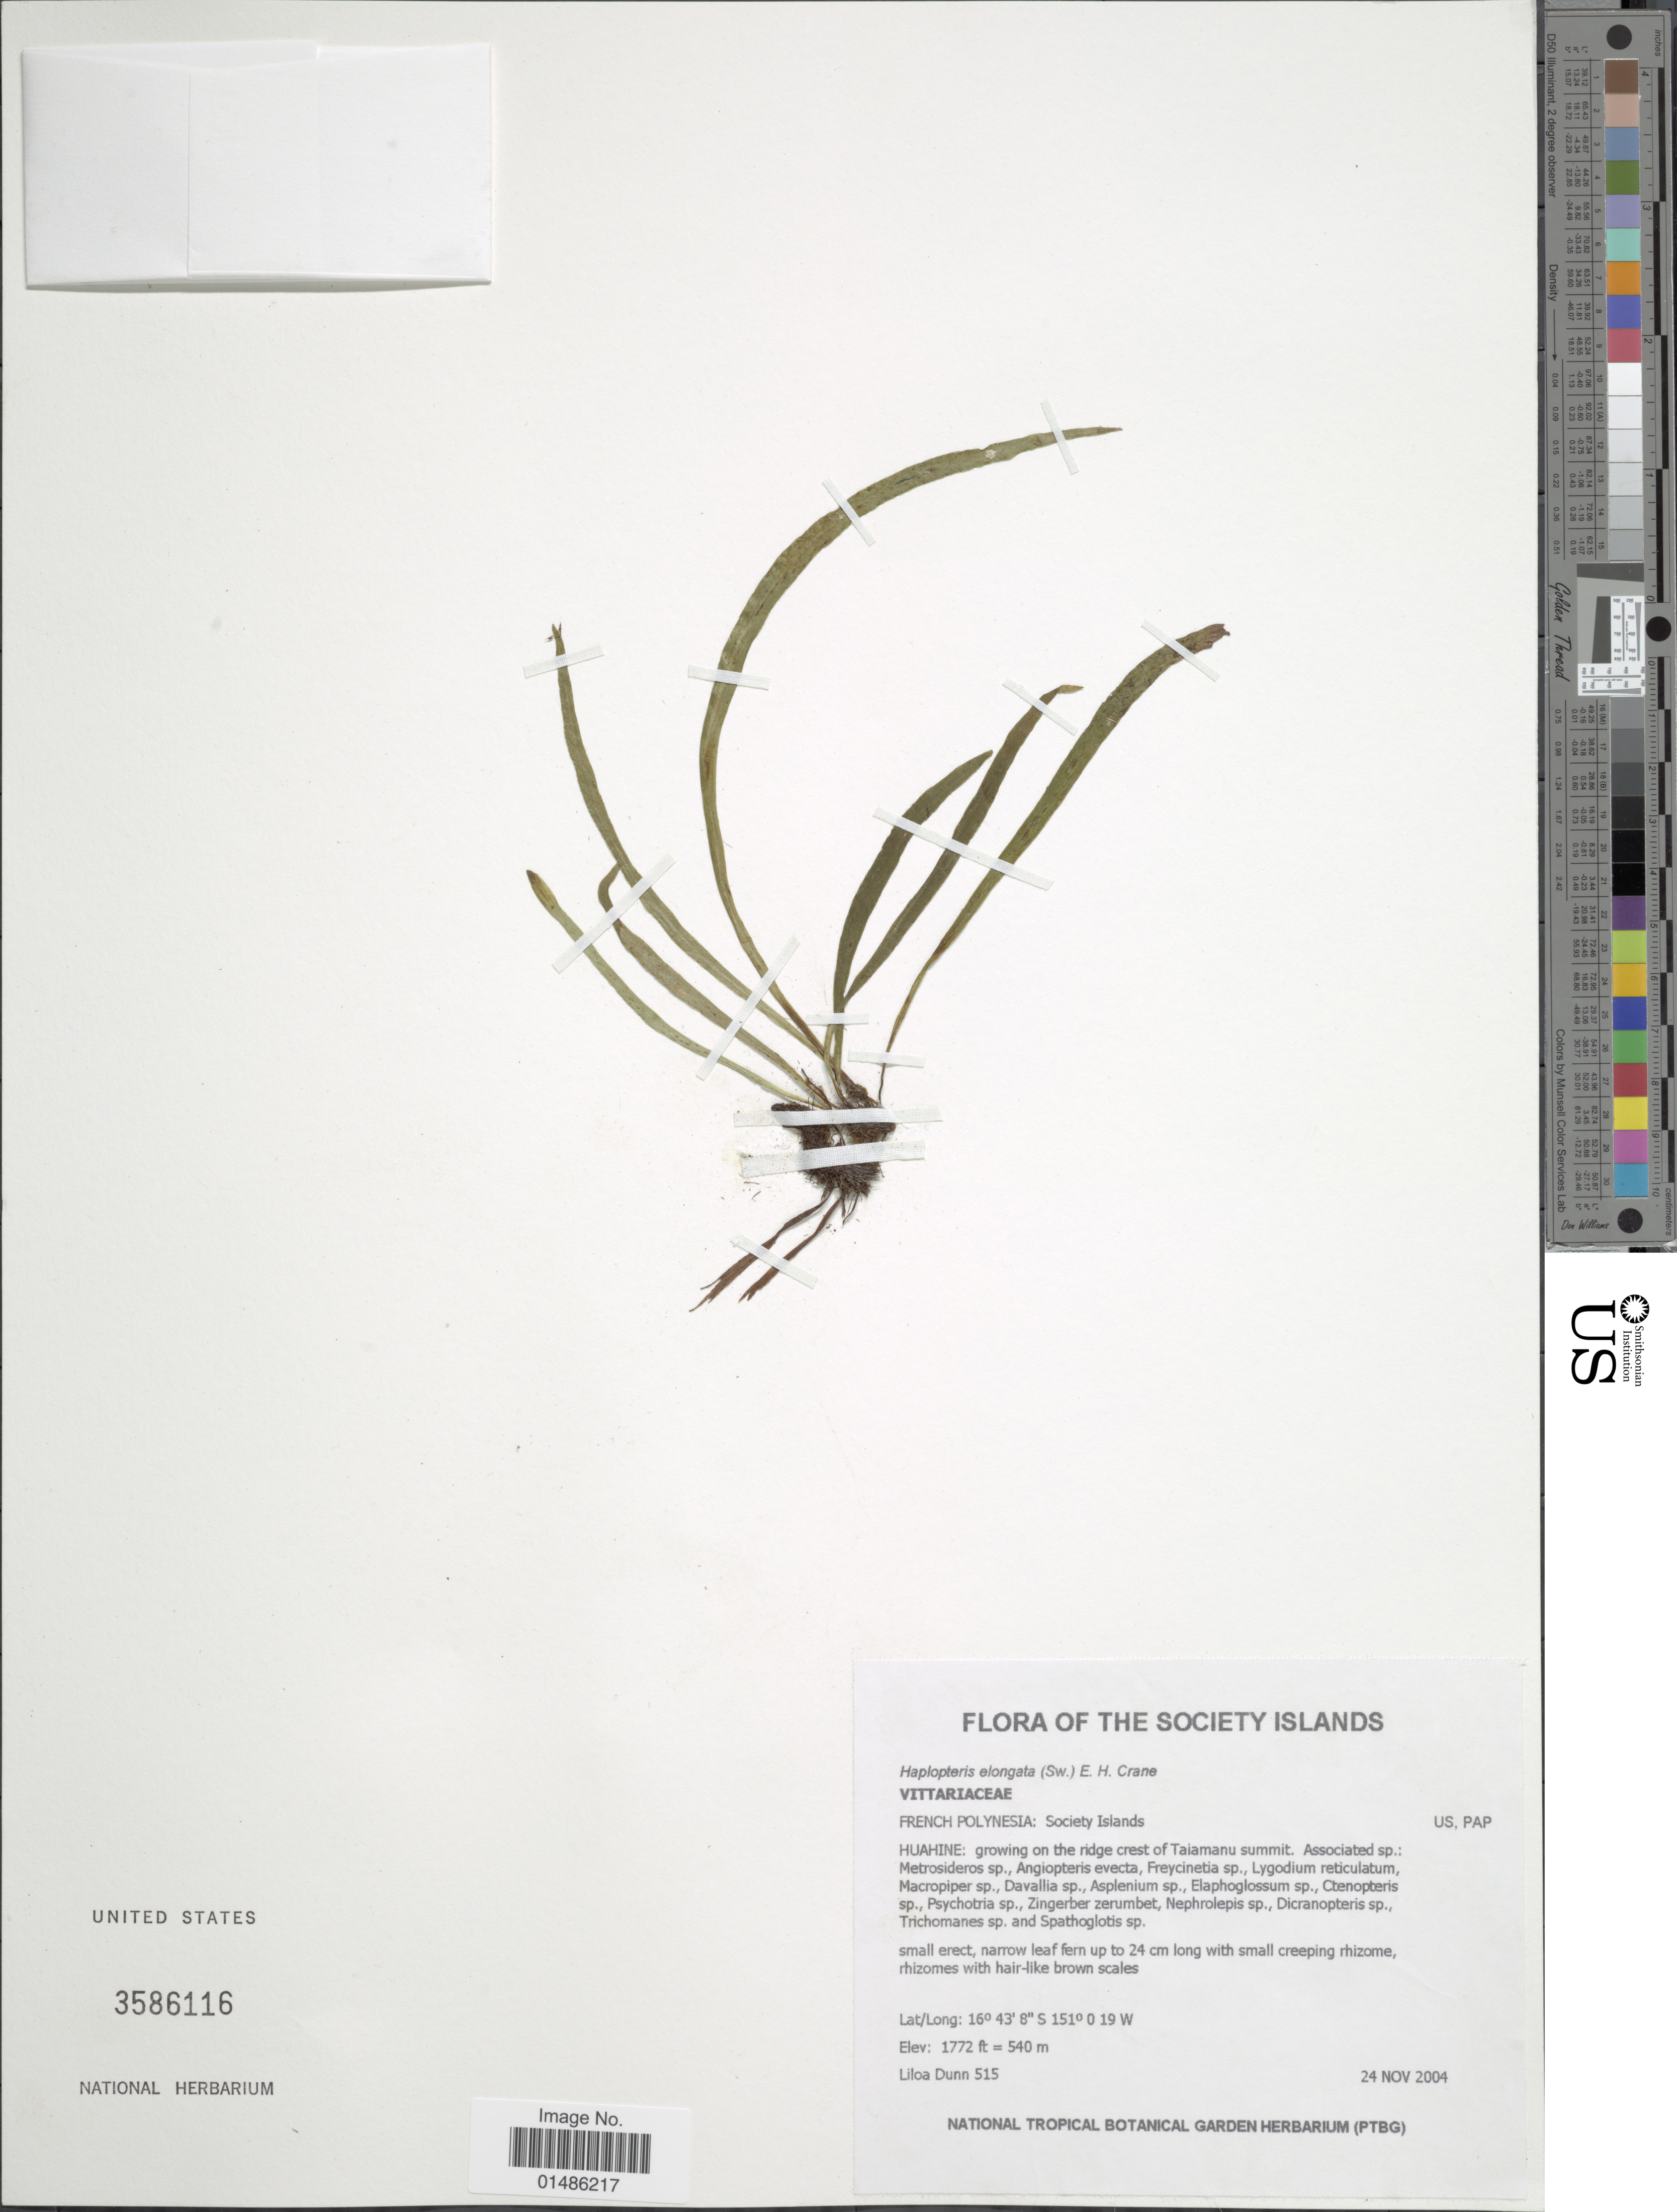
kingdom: Plantae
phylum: Tracheophyta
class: Polypodiopsida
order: Polypodiales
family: Pteridaceae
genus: Haplopteris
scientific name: Haplopteris elongata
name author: (Sw.) Crane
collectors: L. Dunn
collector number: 515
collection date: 2004-11-24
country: French Polynesia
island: Huahine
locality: Society Islands. Huahine: growing on the ridge crest of Taiamanu summit.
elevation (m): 540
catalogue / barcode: US 3586116